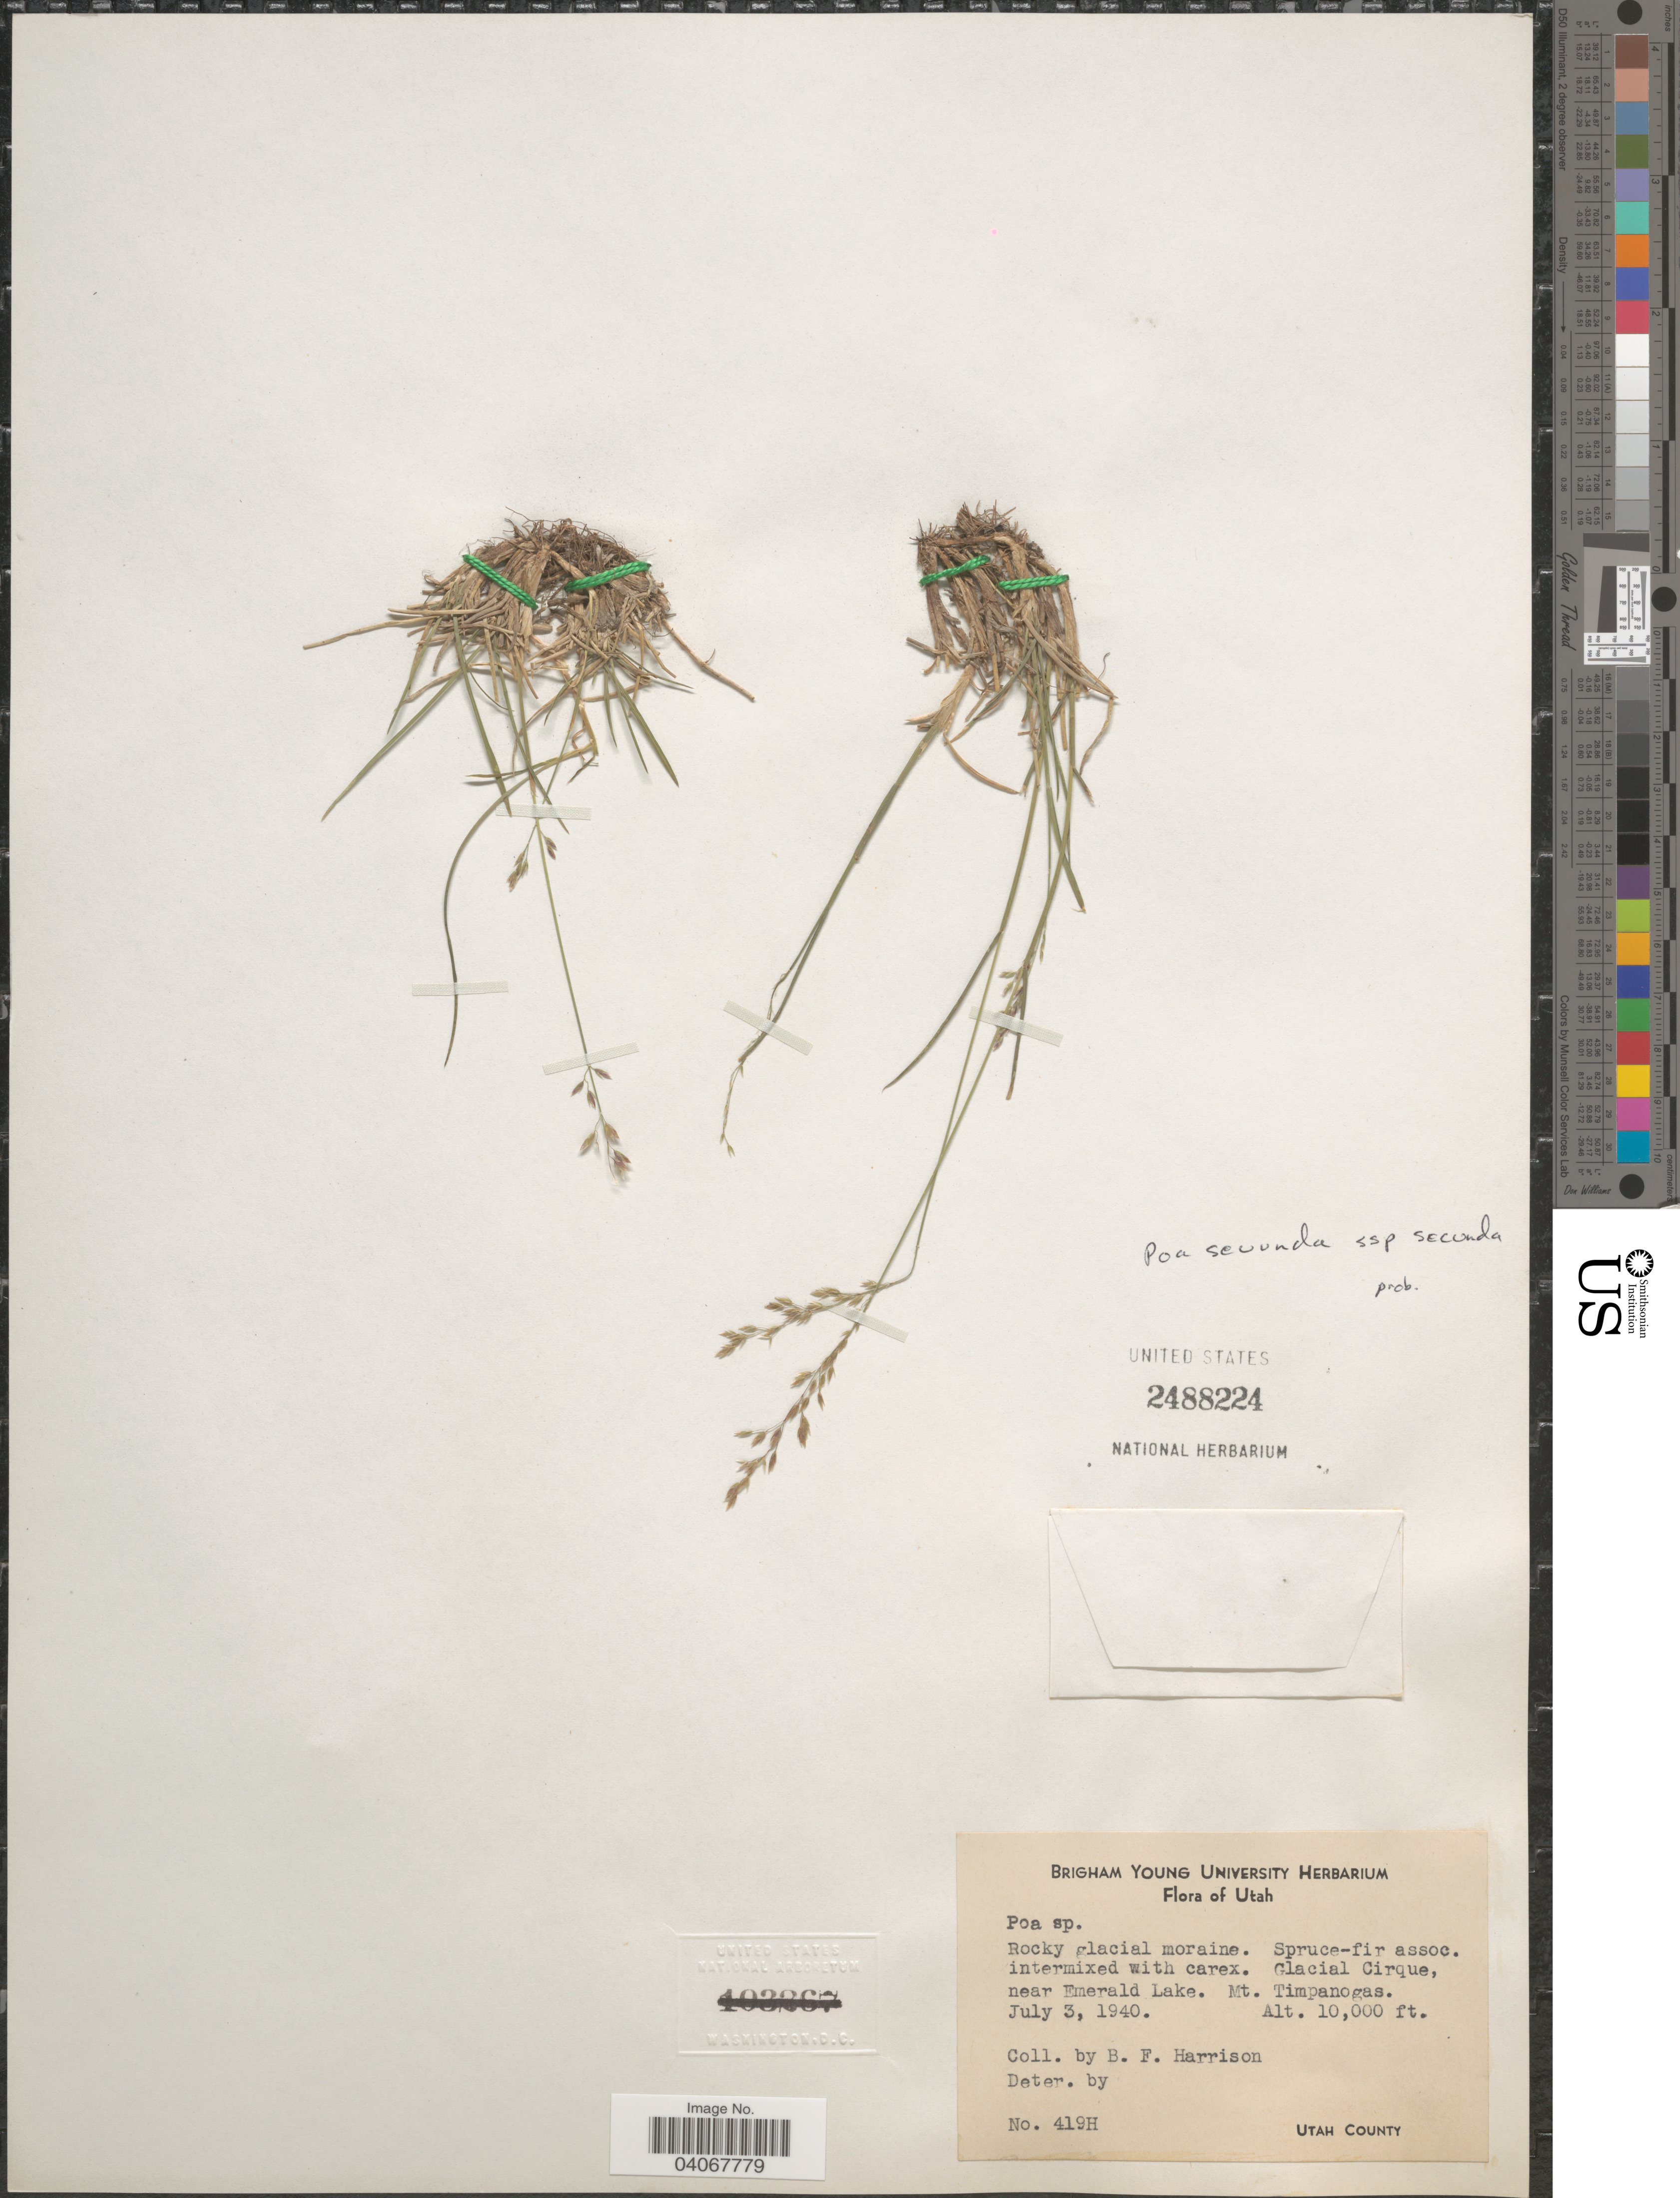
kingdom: Plantae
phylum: Tracheophyta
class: Liliopsida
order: Poales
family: Poaceae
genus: Poa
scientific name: Poa secunda subsp. secunda var. secunda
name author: J. Presl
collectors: B. F. Harrison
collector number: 419H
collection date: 1940-07-03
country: United States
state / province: Utah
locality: Glacial Cirque, near Emerald Lake. Mt. Timpanogas. Utah County.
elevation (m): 3048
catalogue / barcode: US 2488224